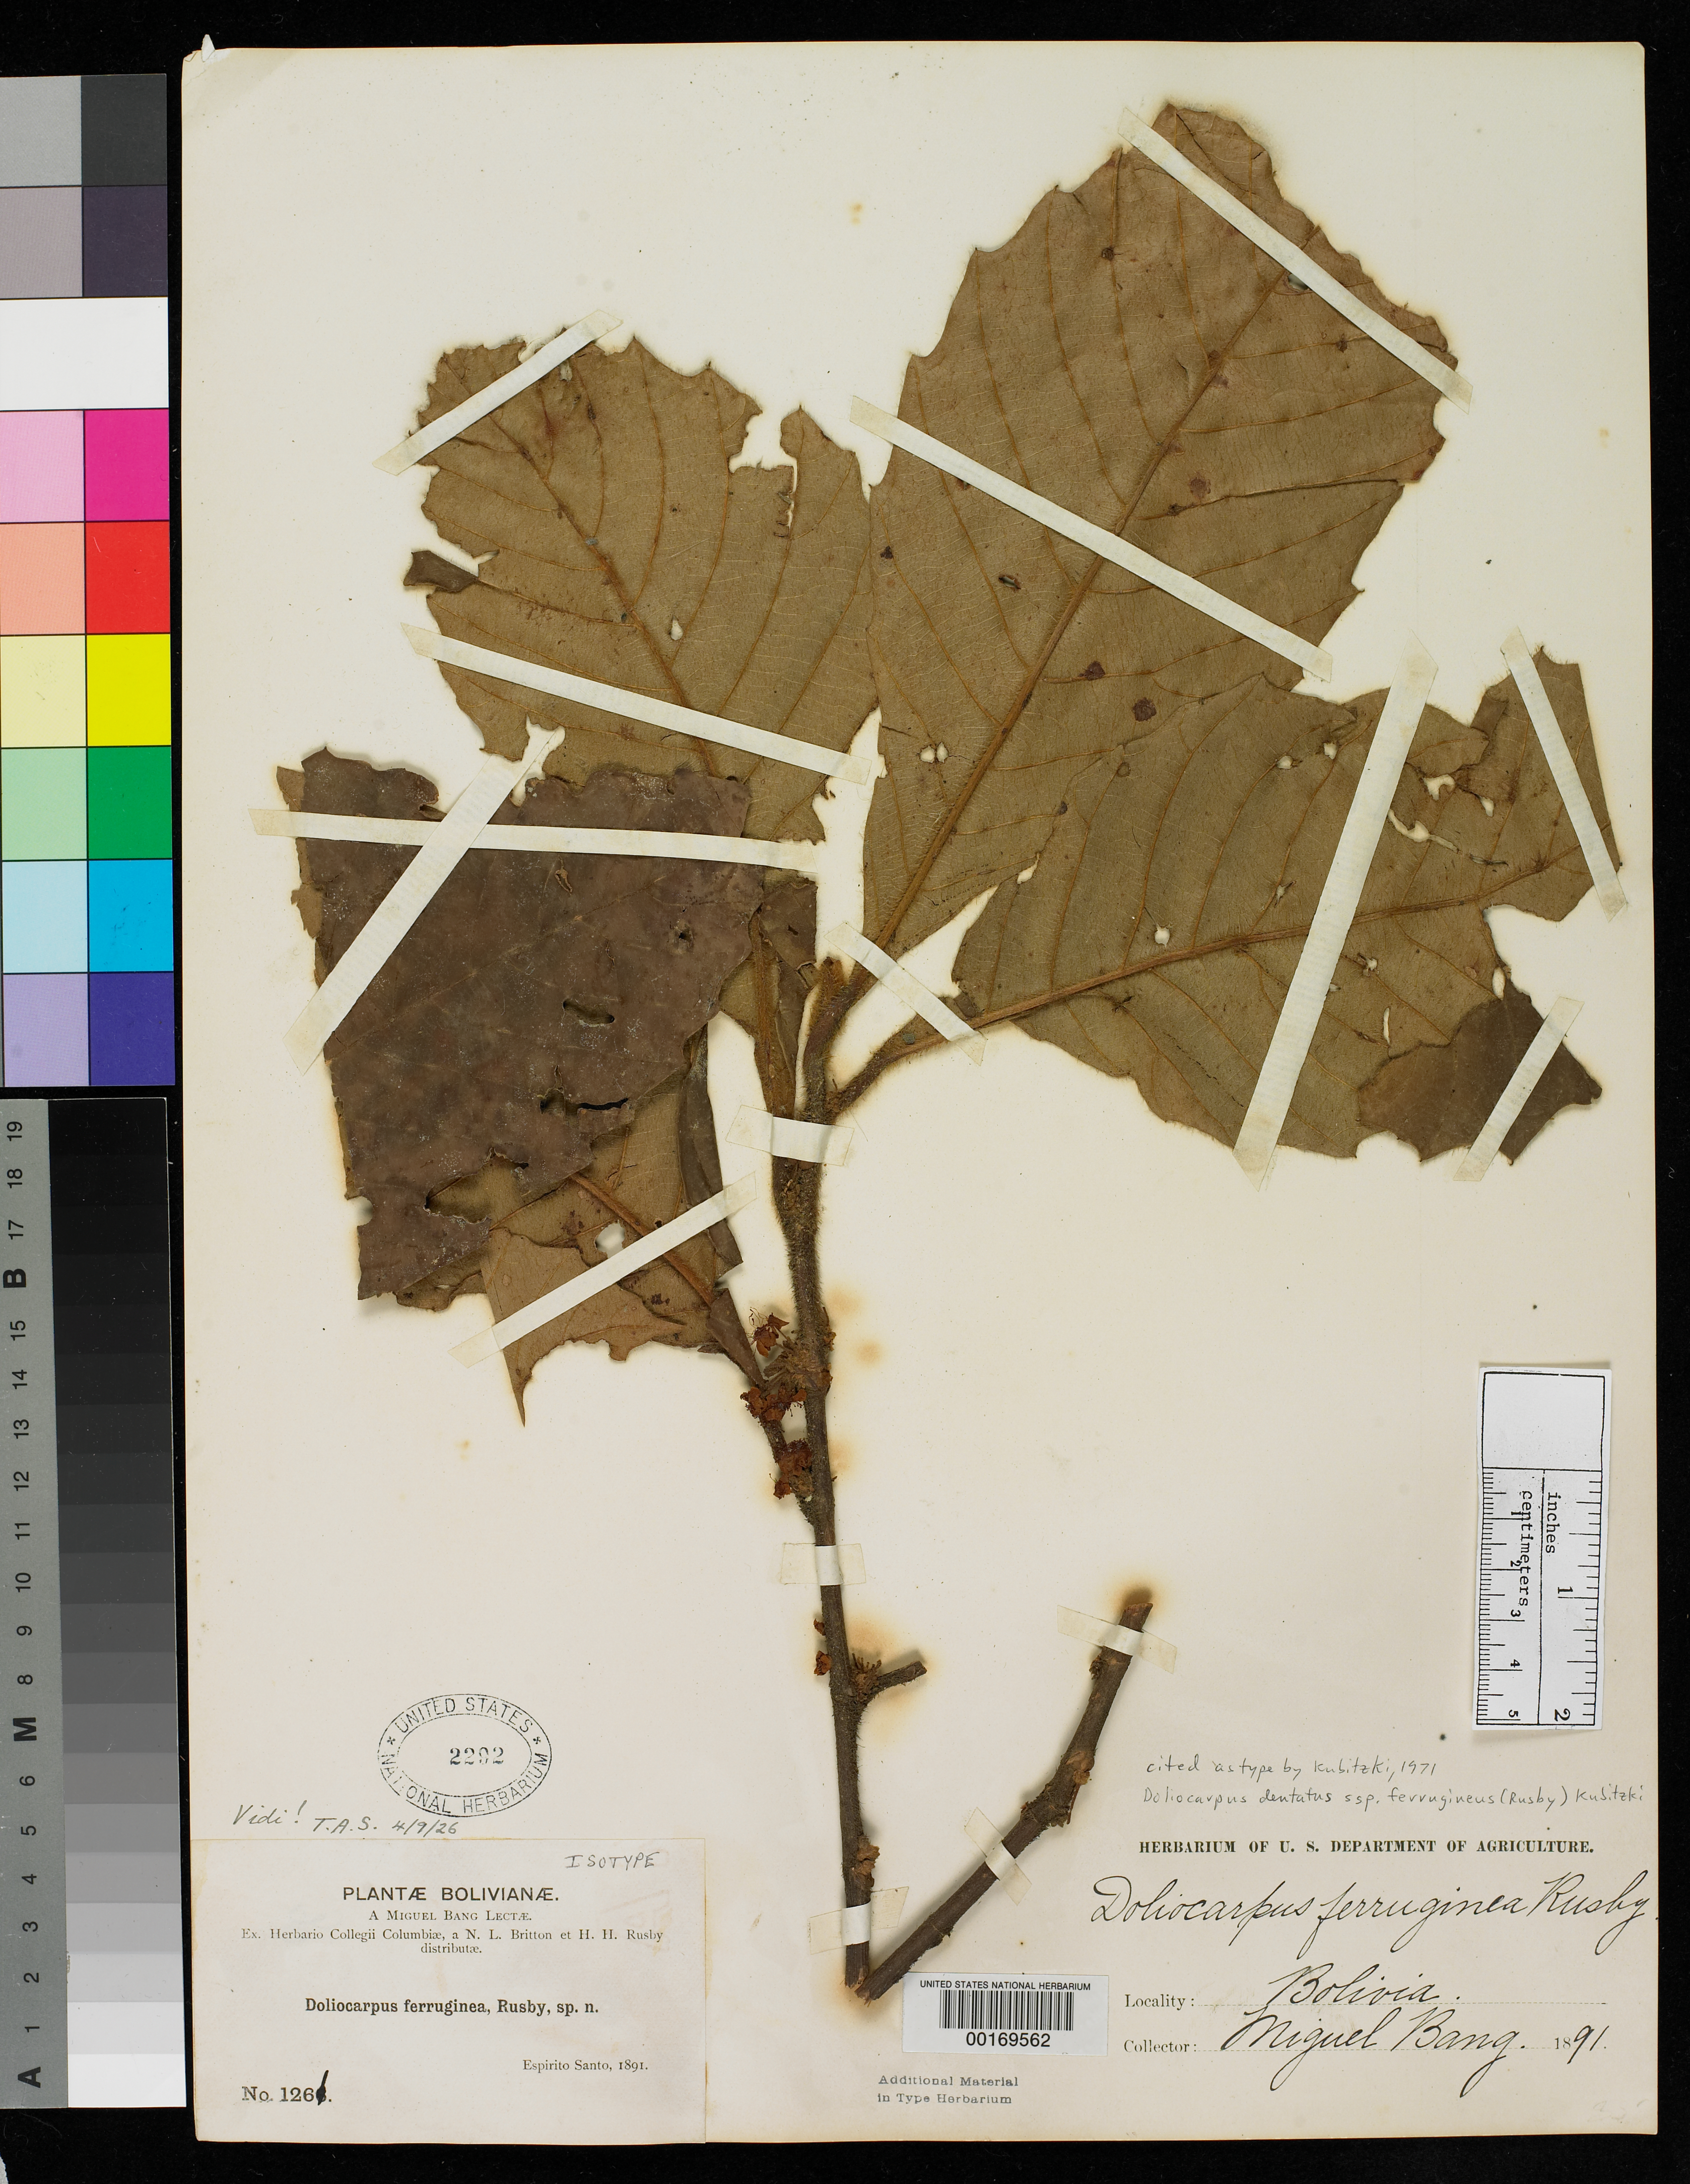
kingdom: Plantae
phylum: Tracheophyta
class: Magnoliopsida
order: Dilleniales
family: Dilleniaceae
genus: Doliocarpus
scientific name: Doliocarpus ferrugineus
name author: Rusby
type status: Isosyntype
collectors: M. Bang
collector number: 1261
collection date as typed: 1891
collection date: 1891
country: Bolivia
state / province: Cochabamba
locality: Espirito Santo.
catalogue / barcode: US 2292